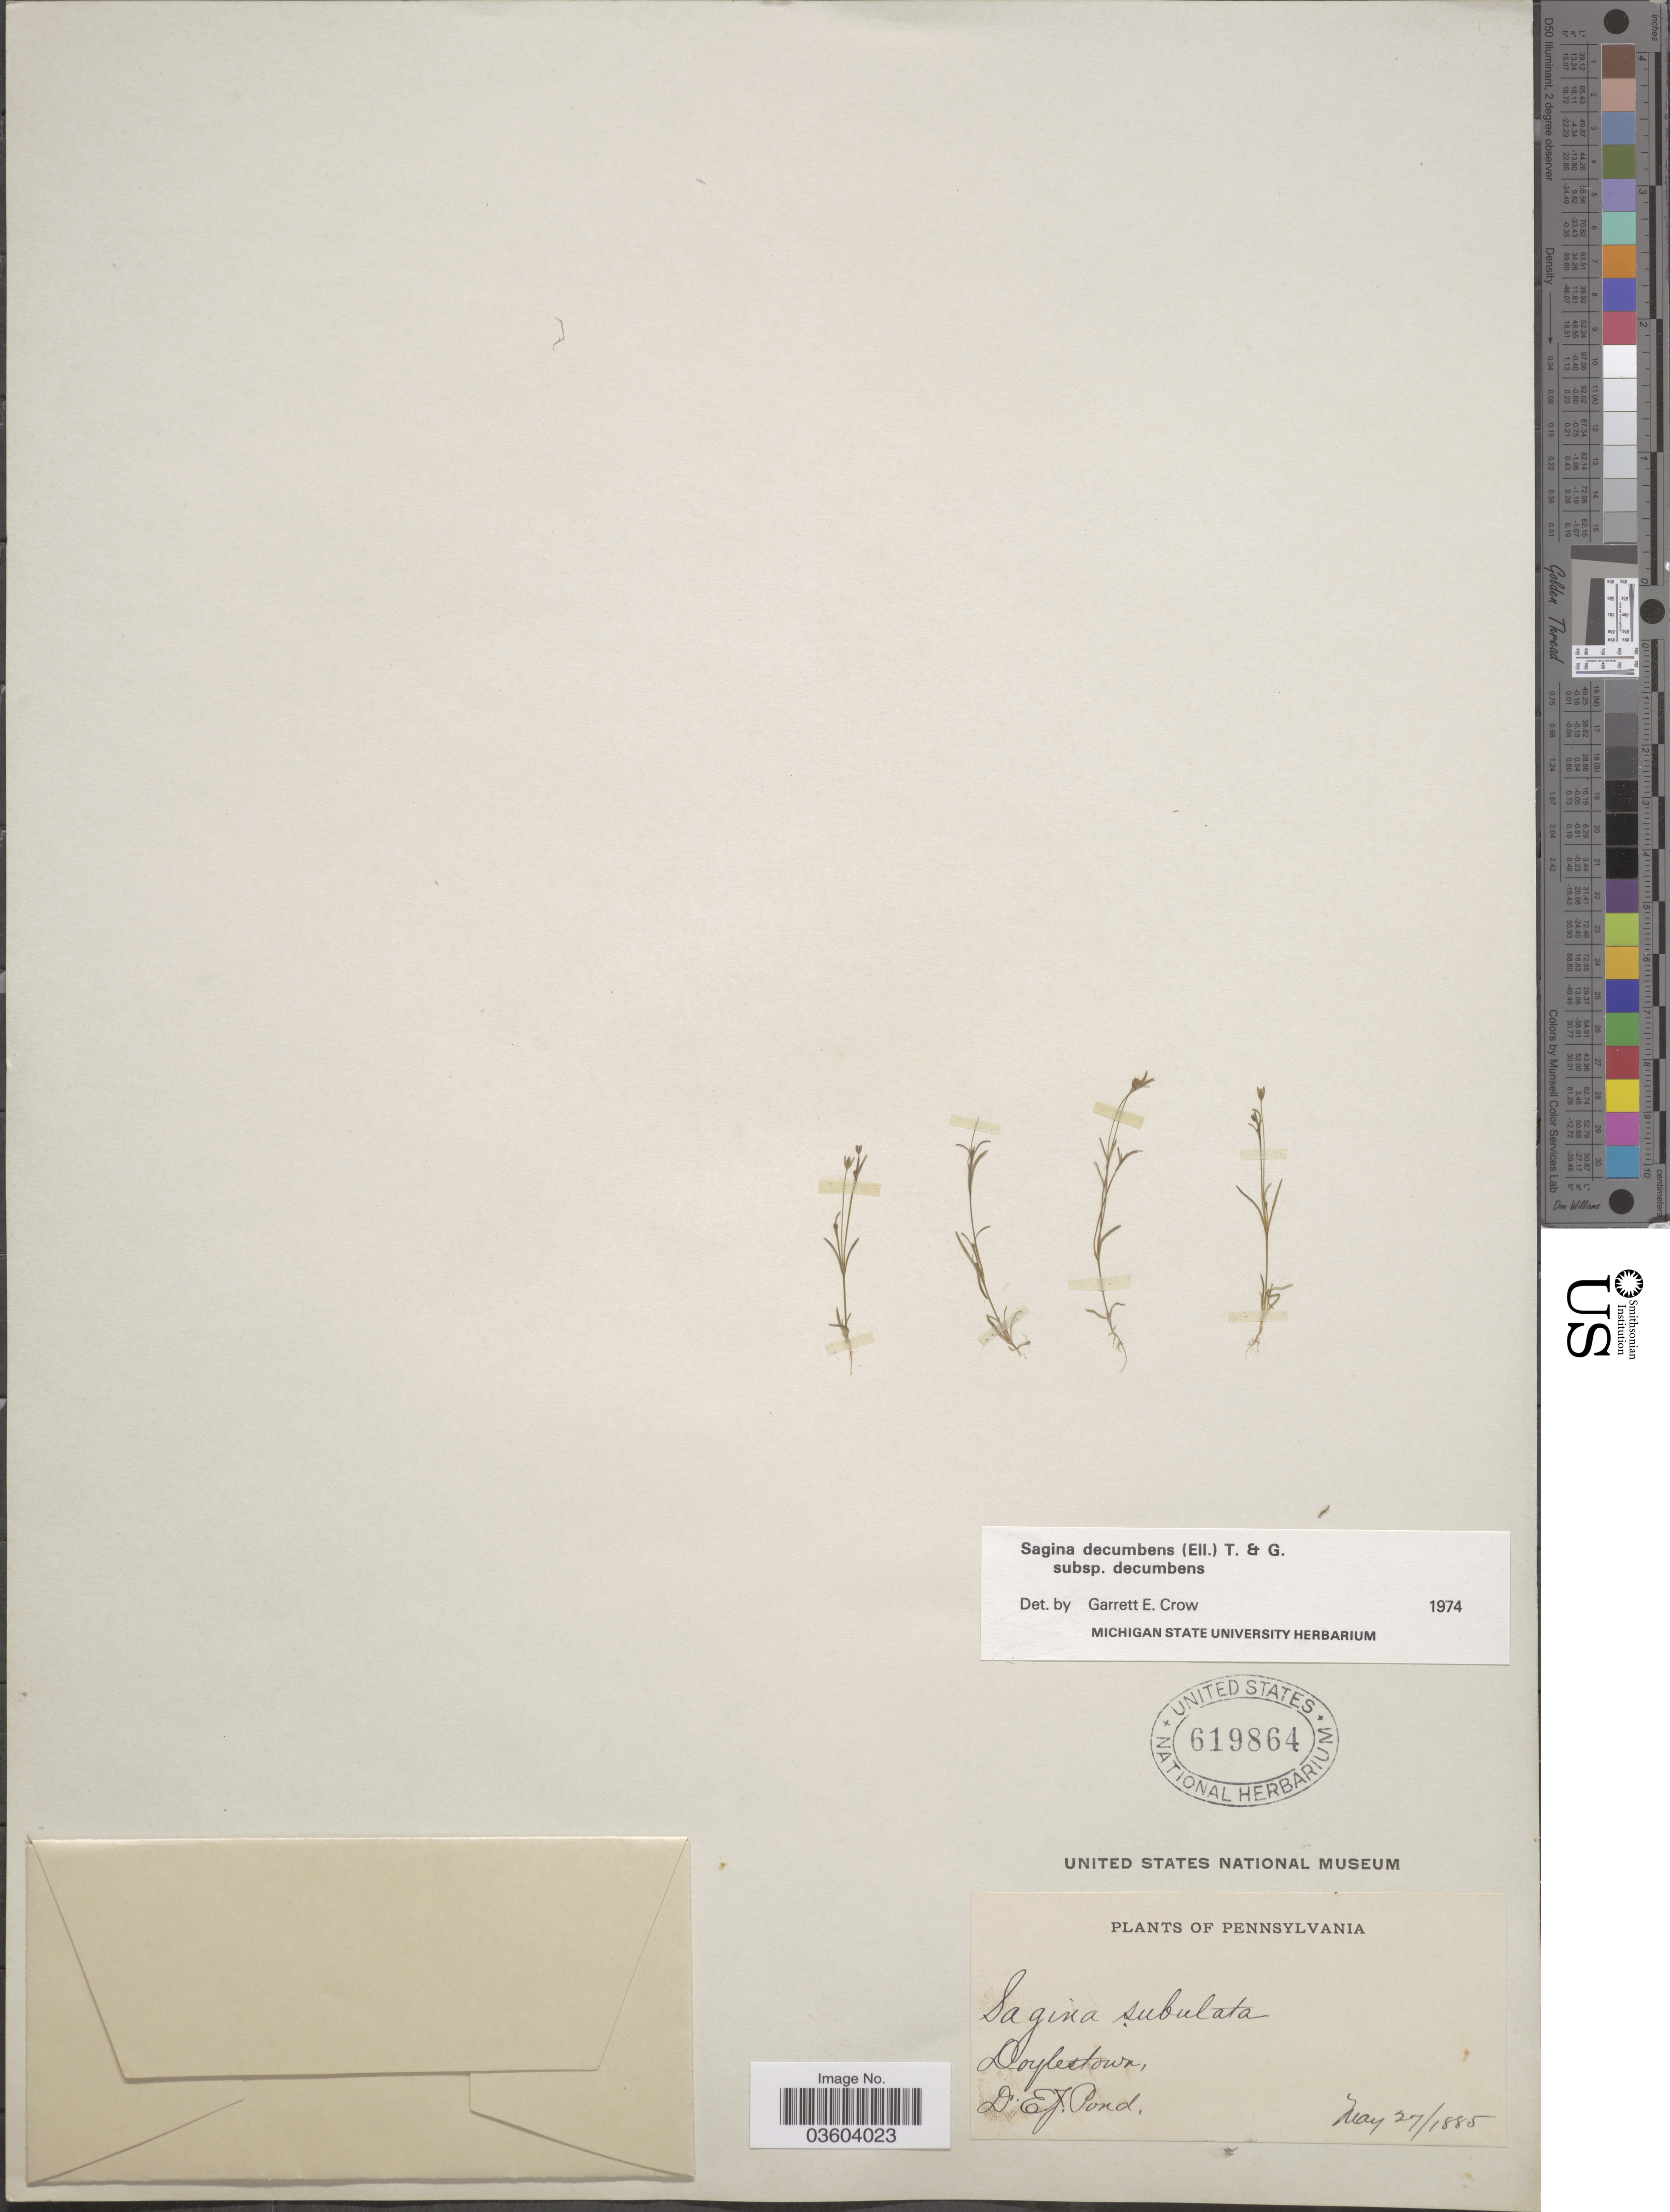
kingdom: Plantae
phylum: Tracheophyta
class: Magnoliopsida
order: Caryophyllales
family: Caryophyllaceae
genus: Sagina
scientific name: Sagina decumbens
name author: (Elliott) Torr. & A. Gray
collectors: E. Pond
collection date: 1885-05-27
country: United States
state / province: Pennsylvania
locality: Doylestown.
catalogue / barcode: US 619864